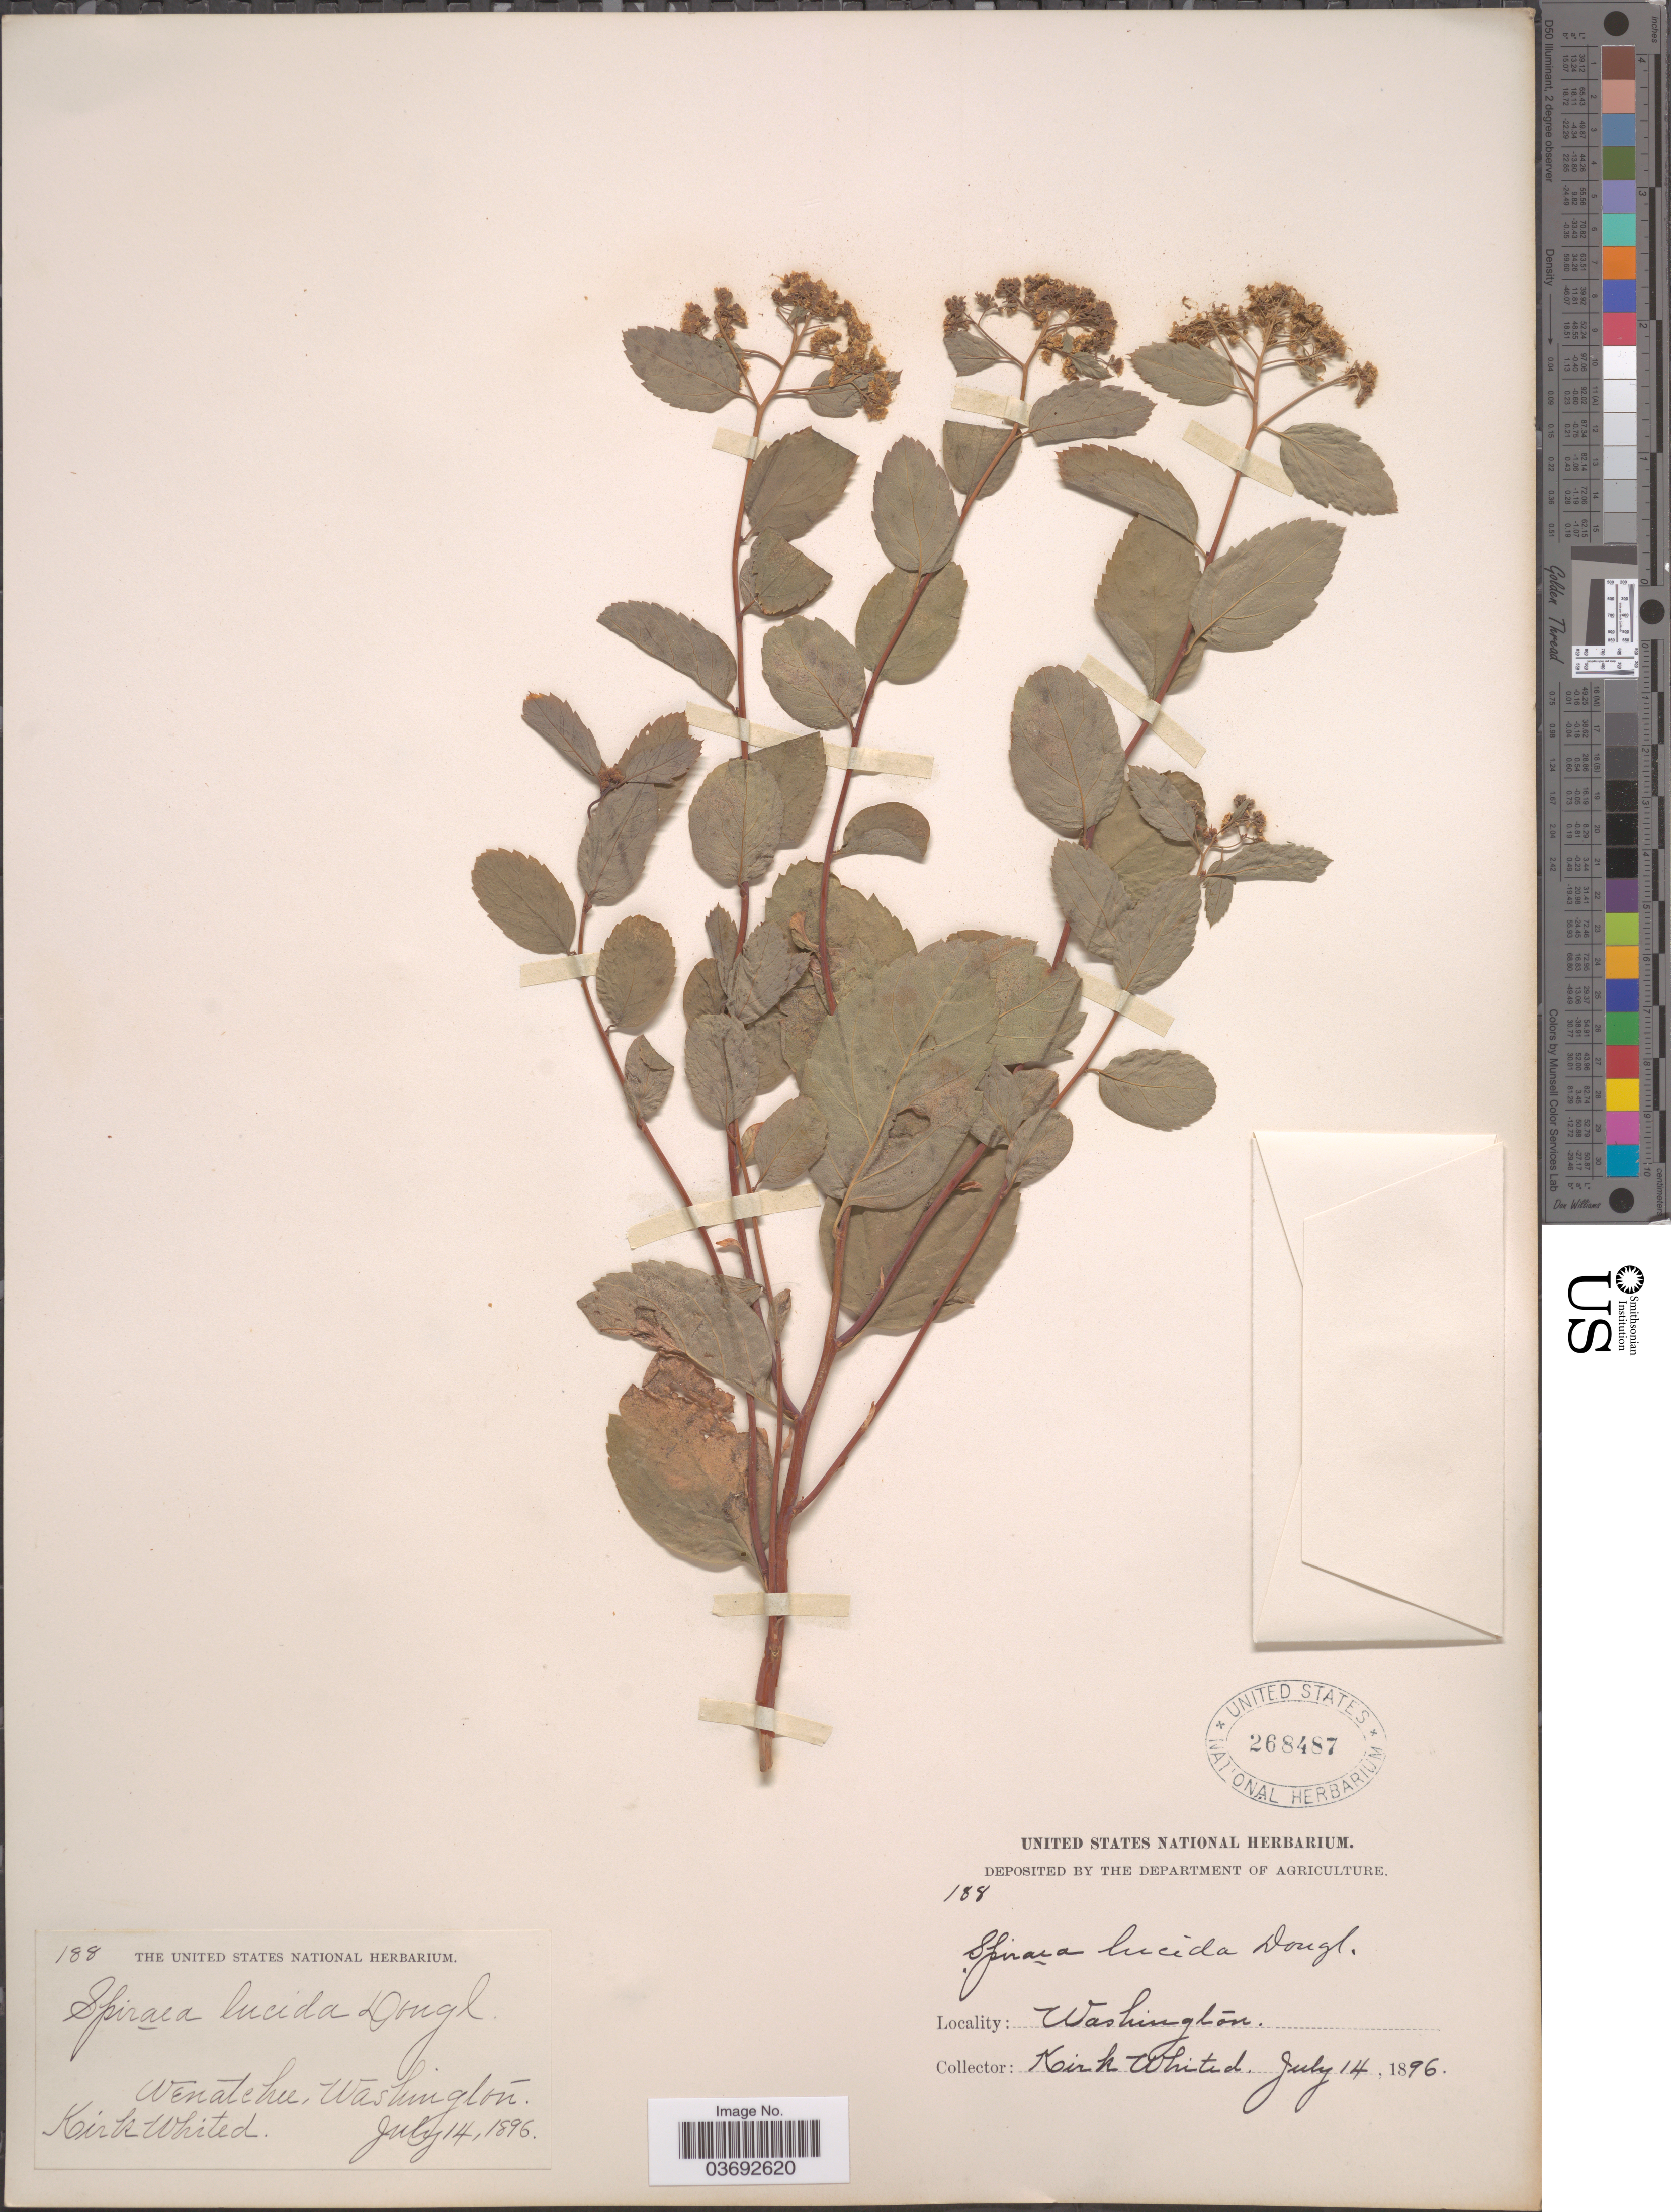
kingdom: Plantae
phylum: Tracheophyta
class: Magnoliopsida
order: Rosales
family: Rosaceae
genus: Spiraea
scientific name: Spiraea lucida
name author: Douglas ex Greene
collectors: K. Whited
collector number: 188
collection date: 1896-07-14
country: United States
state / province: Washington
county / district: Chelan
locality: Wenatchee.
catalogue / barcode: US 268487